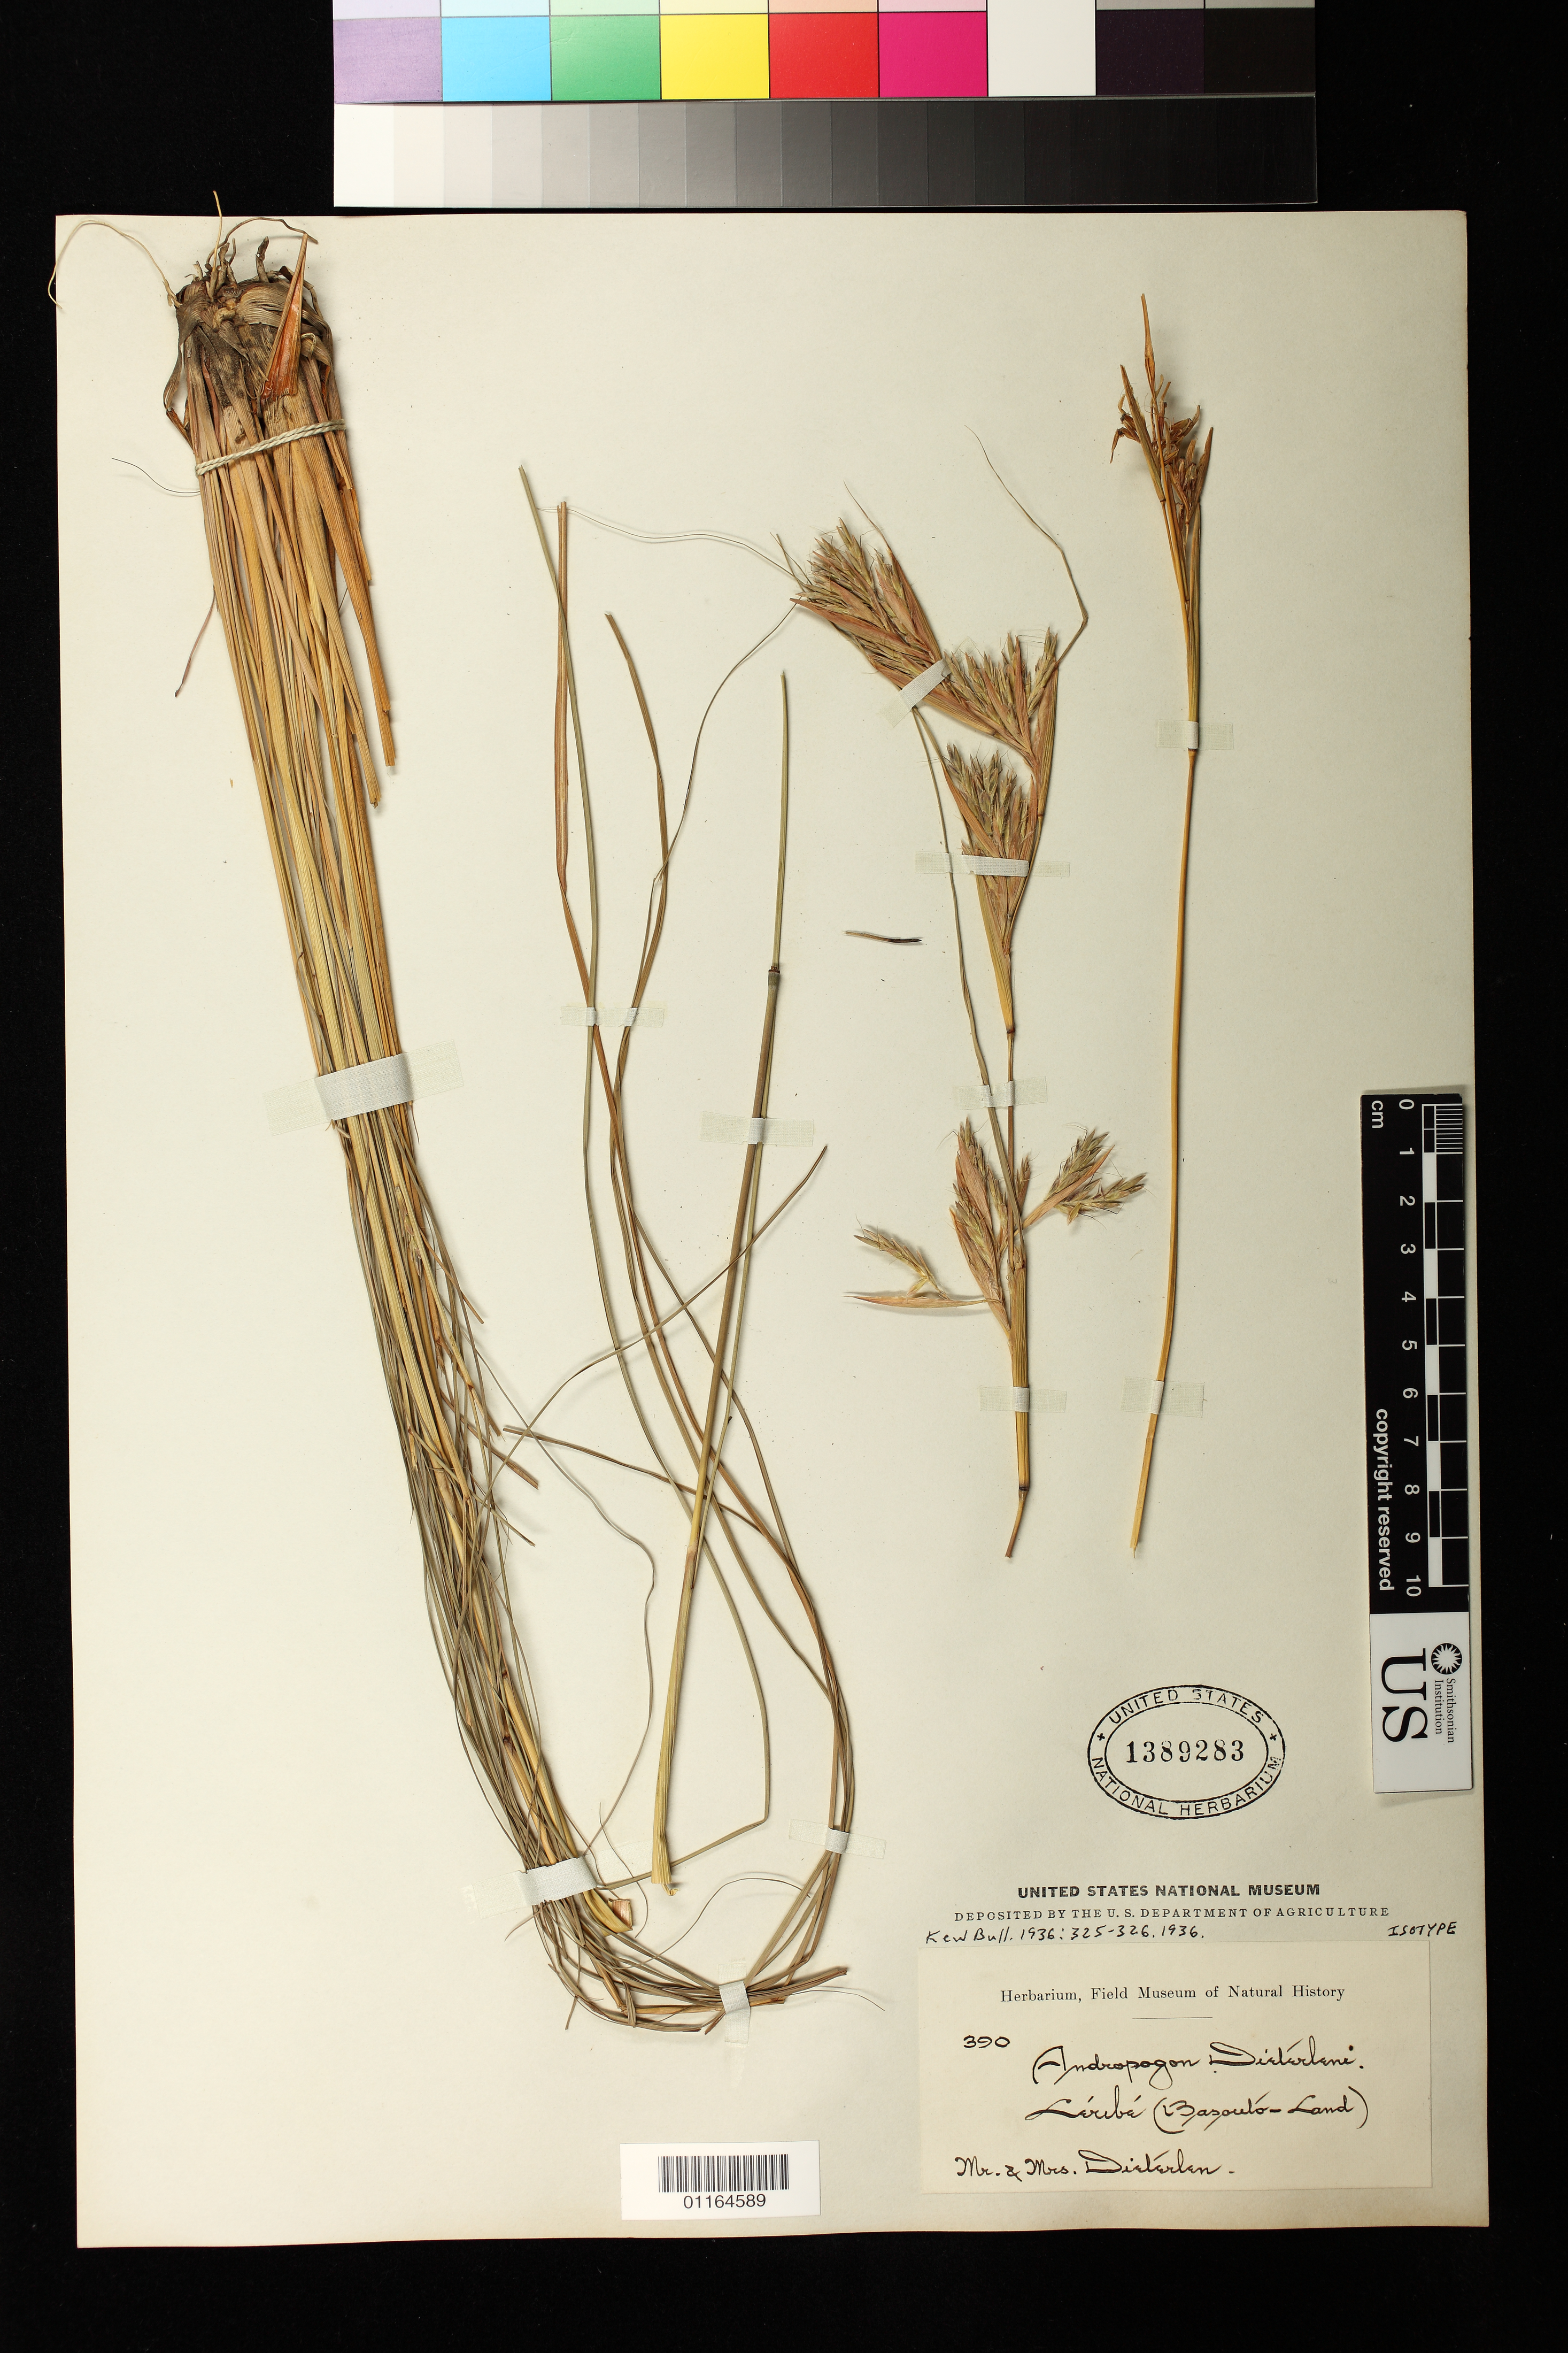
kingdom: Plantae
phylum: Tracheophyta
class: Liliopsida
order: Poales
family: Poaceae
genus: Andropogon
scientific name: Andropogon dieterleniae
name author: Stapf ex E. Phillips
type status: Possible Type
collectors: H. Dieterlen & A. Dieterlen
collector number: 390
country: Lesotho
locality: Léribé (Basuto-Land)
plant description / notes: ex herb. Field Museum; Phillips (1917), validly publishing (by providing a brief description) this taxon as "Andropogon Dieterlenii Stapf", cites collection as "A. Dieterlen, 390b". Schweickerdt (1936), providing a full Latin description (but apparently dismissing Phillips' publication as a nomen nudum and intending to validate this taxon as "Cymbopogon Dieterlenii Stapf ex Phillips") explicitly cites as "type" Dieterlen 390.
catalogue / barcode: US 1389283